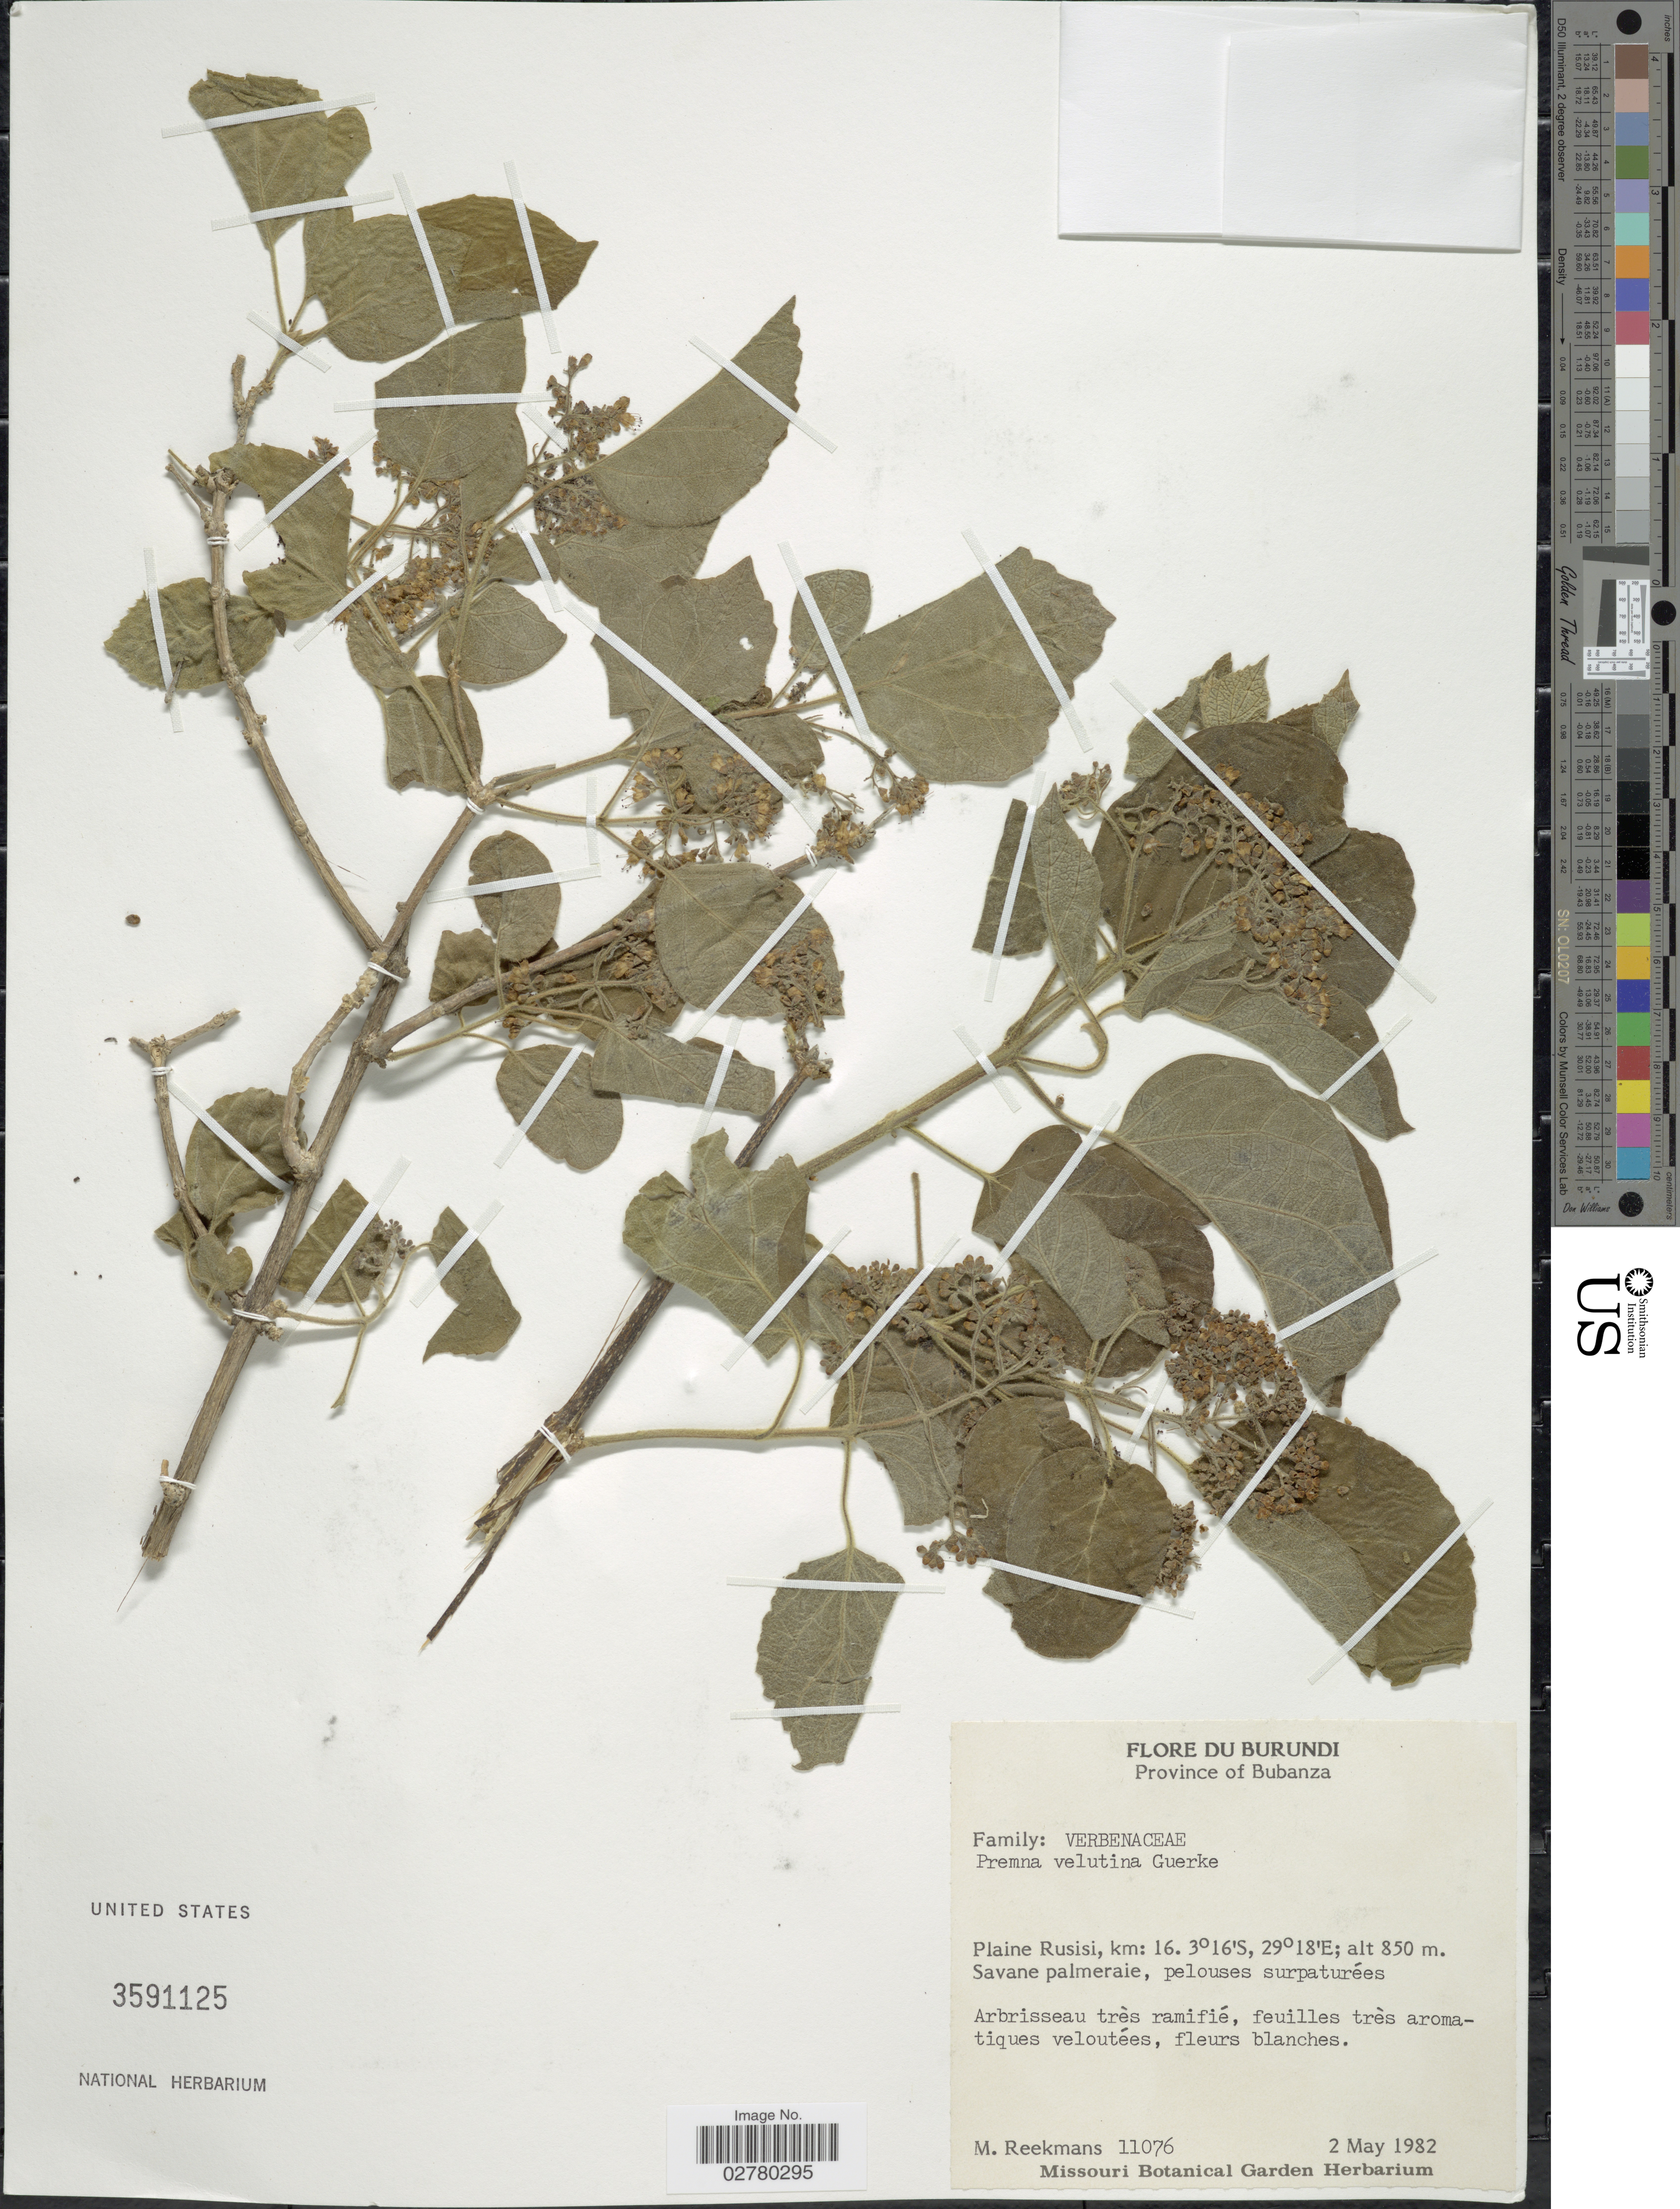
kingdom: Plantae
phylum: Tracheophyta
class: Magnoliopsida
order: Lamiales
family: Lamiaceae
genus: Premna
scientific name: Premna velutina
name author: Gürke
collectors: M. Reekmans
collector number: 11076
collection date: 1982-05-02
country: Burundi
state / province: Bubanza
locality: Province of Bubanza, Plaine Rusisi, km: 16.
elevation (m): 850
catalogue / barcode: US 3591125